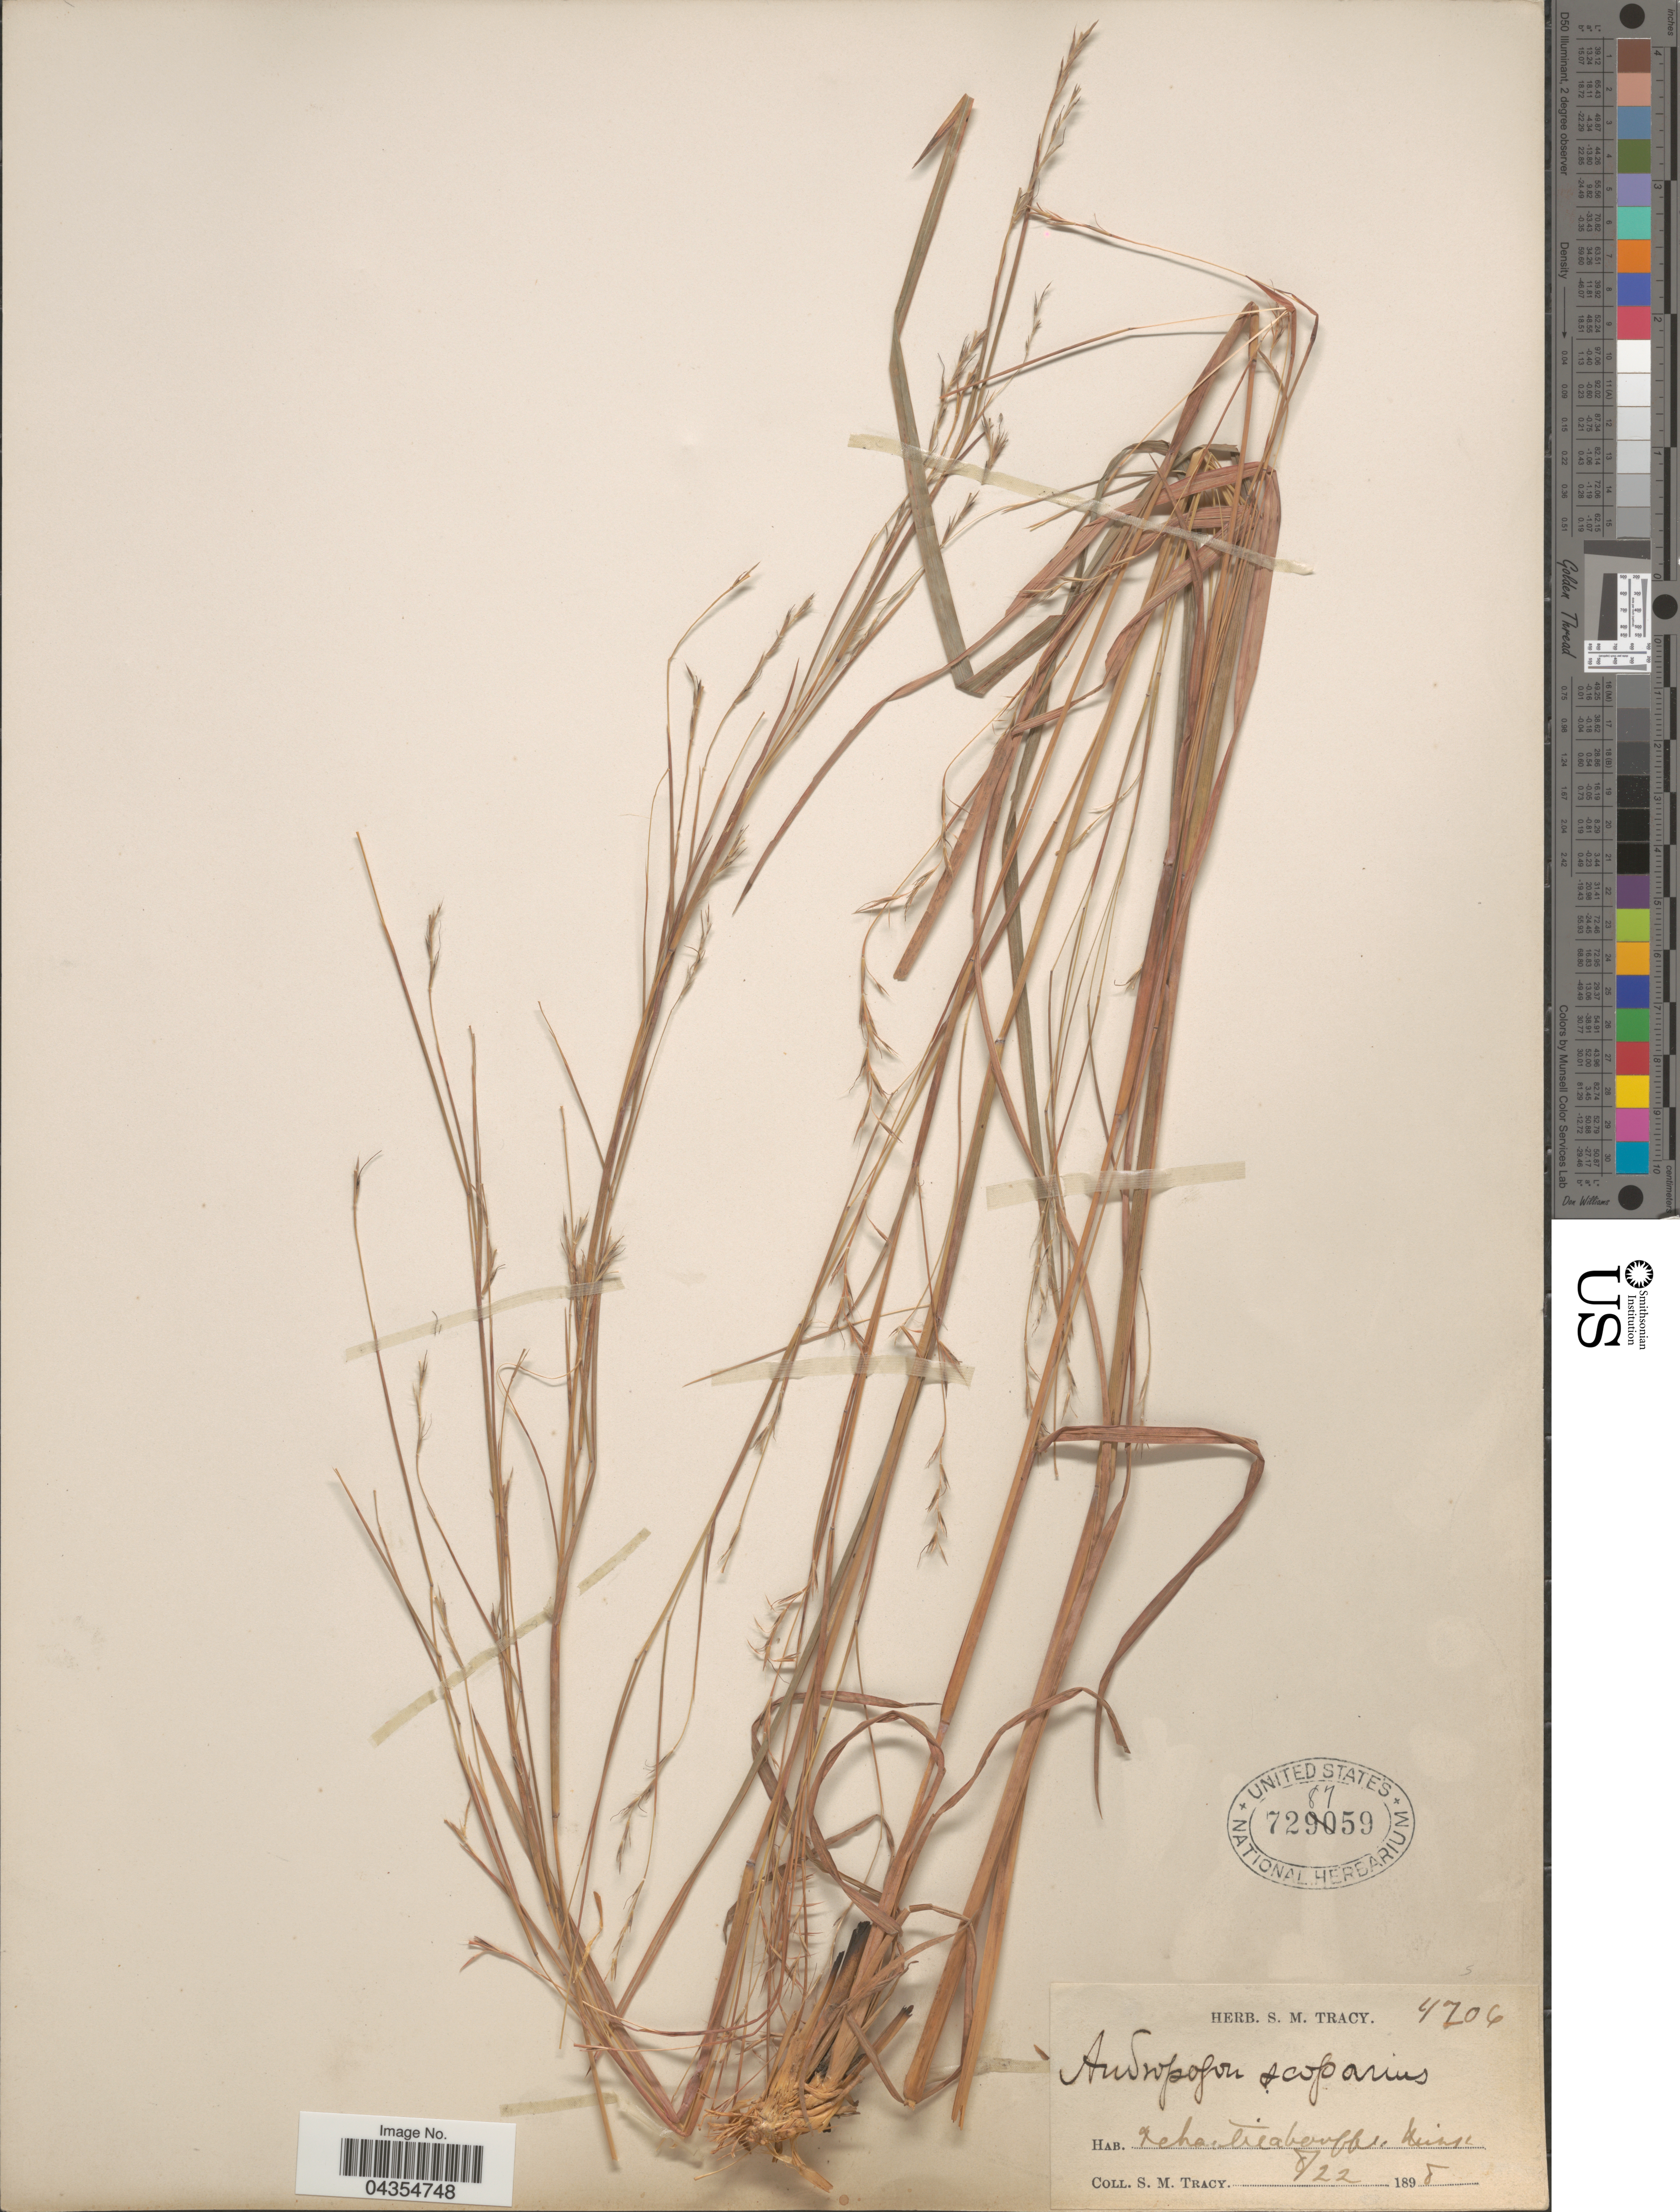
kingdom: Plantae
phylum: Tracheophyta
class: Liliopsida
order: Poales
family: Poaceae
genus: Schizachyrium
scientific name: Schizachyrium sanguineum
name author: (Retz.) Alston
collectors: S. M. Tracy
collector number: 4706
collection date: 1898-08-22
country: United States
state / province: Mississippi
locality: Tchoutacabouffa.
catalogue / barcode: US 728759